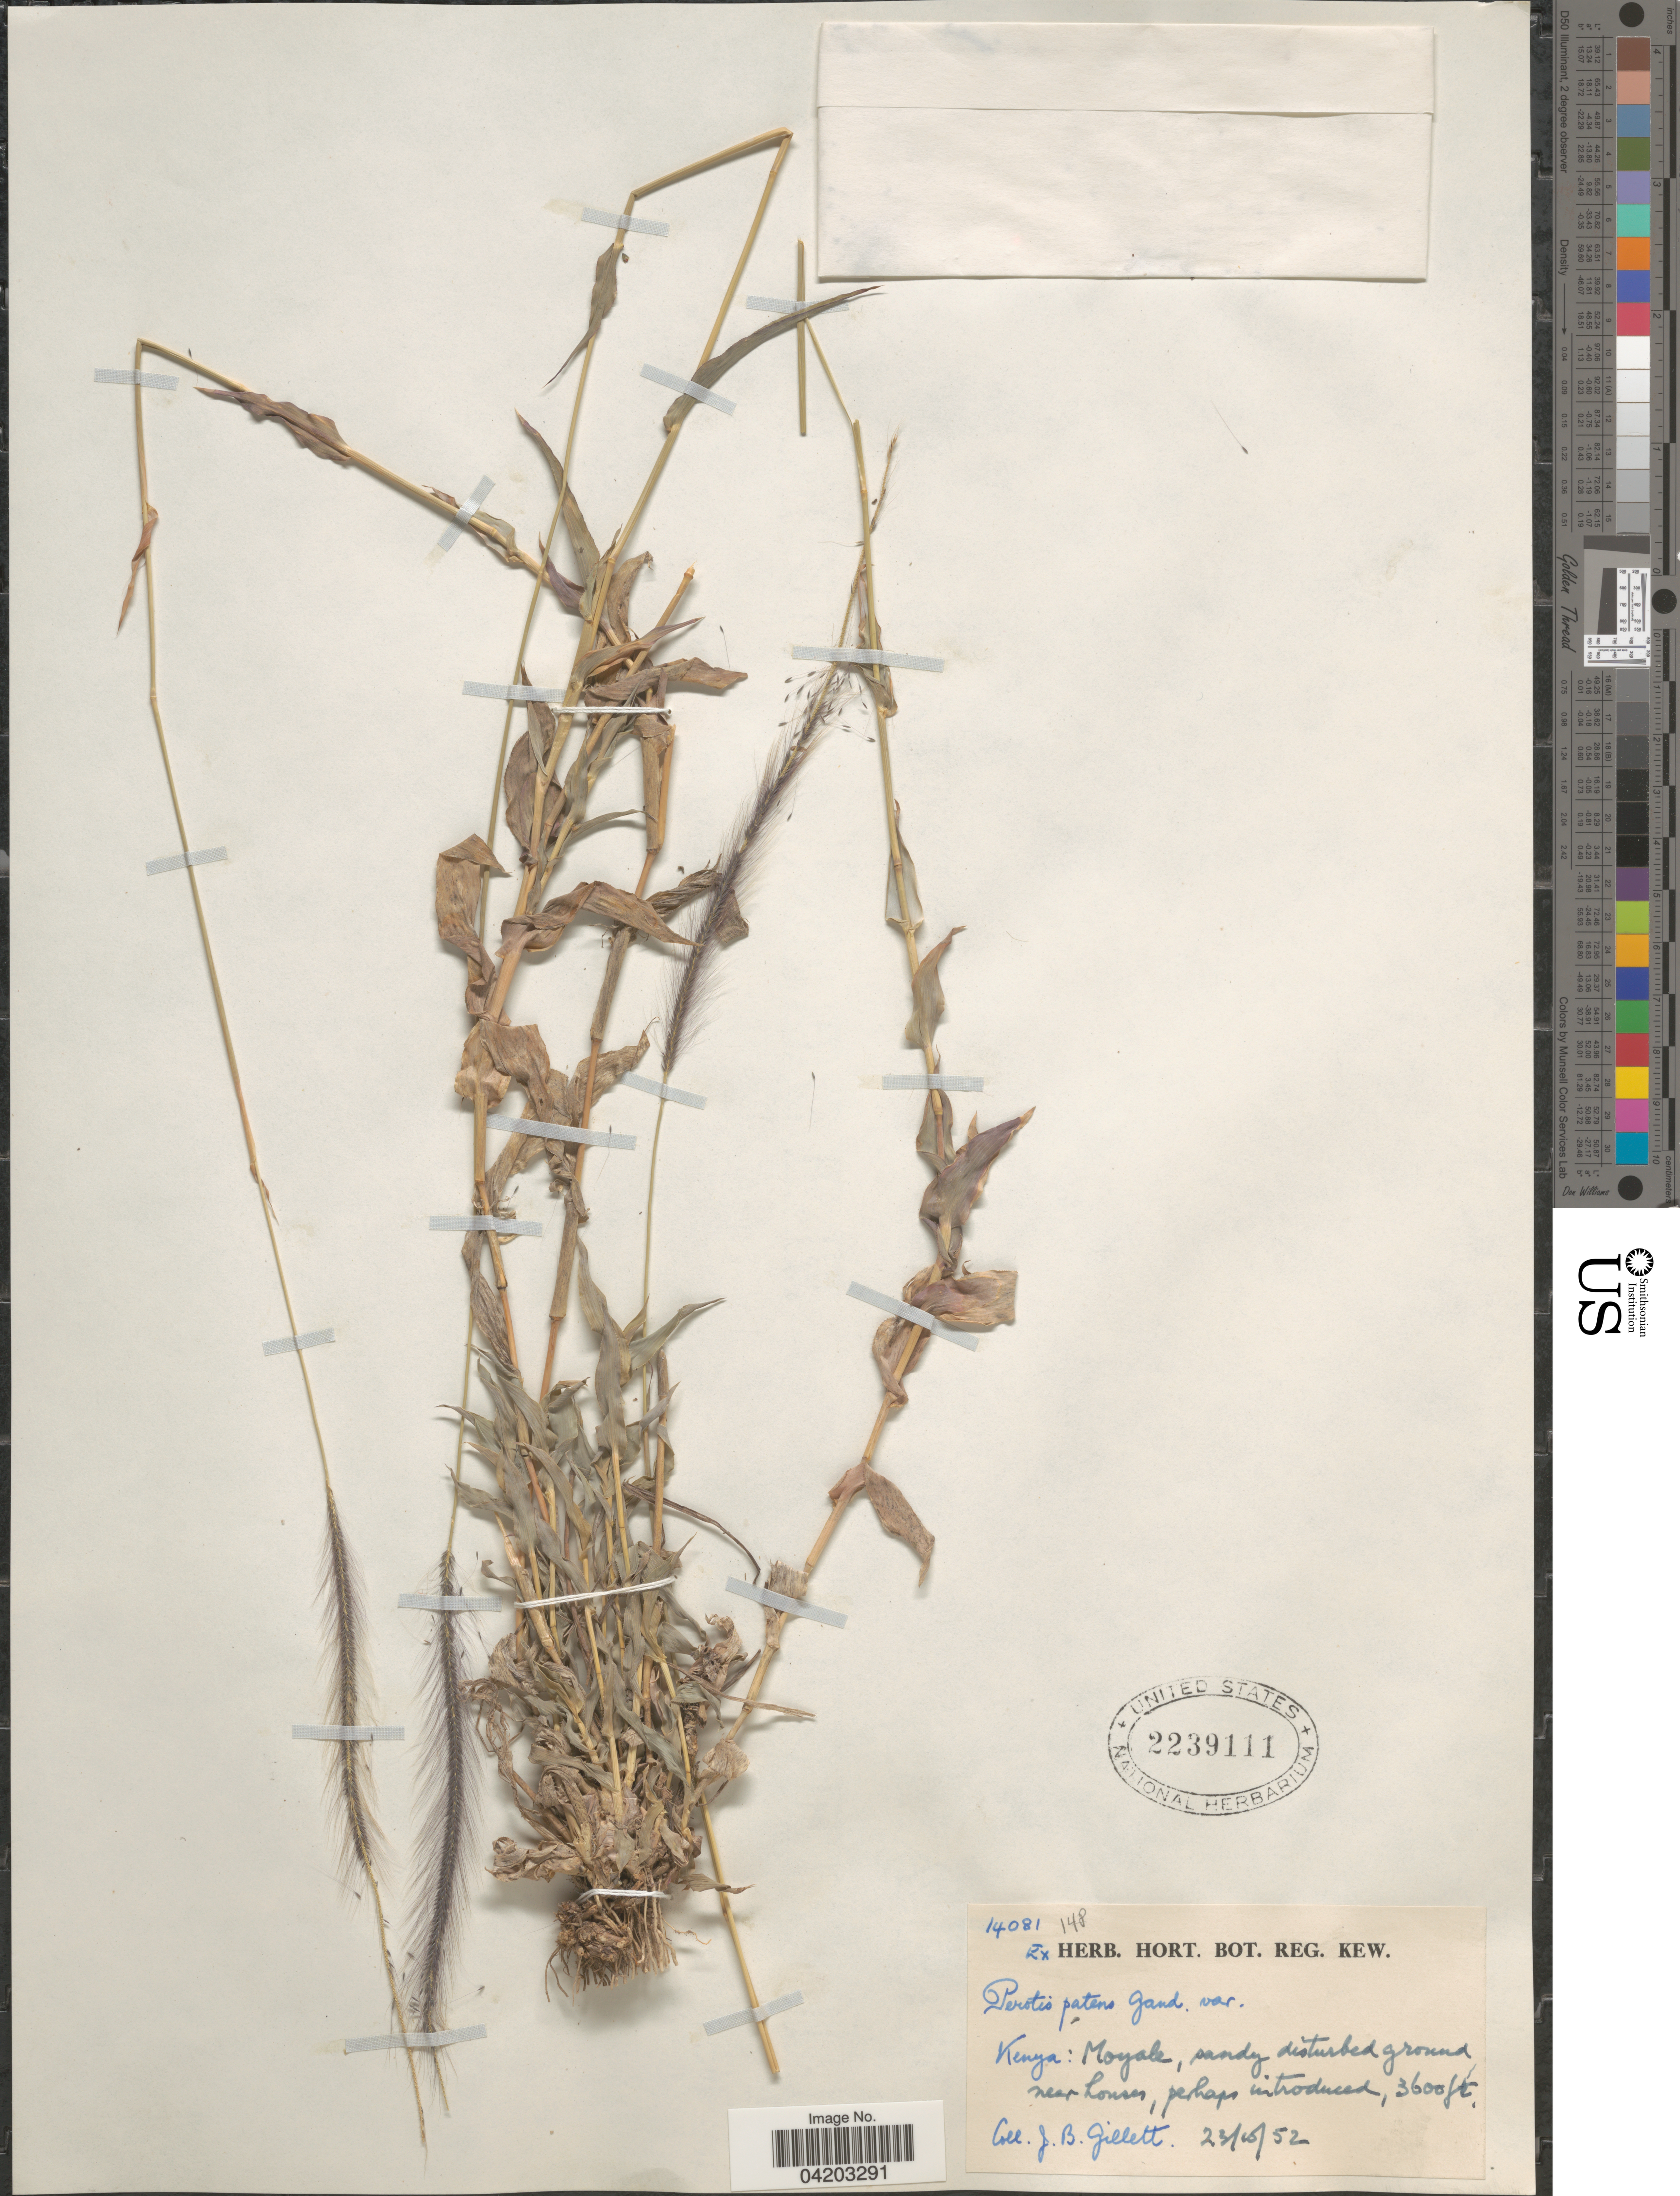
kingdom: Plantae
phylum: Tracheophyta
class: Liliopsida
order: Poales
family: Poaceae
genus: Perotis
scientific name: Perotis patens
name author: Gand.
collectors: J. B. Gillett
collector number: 14081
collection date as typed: Transcribed d/m/y: 23/10/52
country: Kenya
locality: Moyale, sandy disturbed ground near houses.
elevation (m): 1097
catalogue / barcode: US 2239111